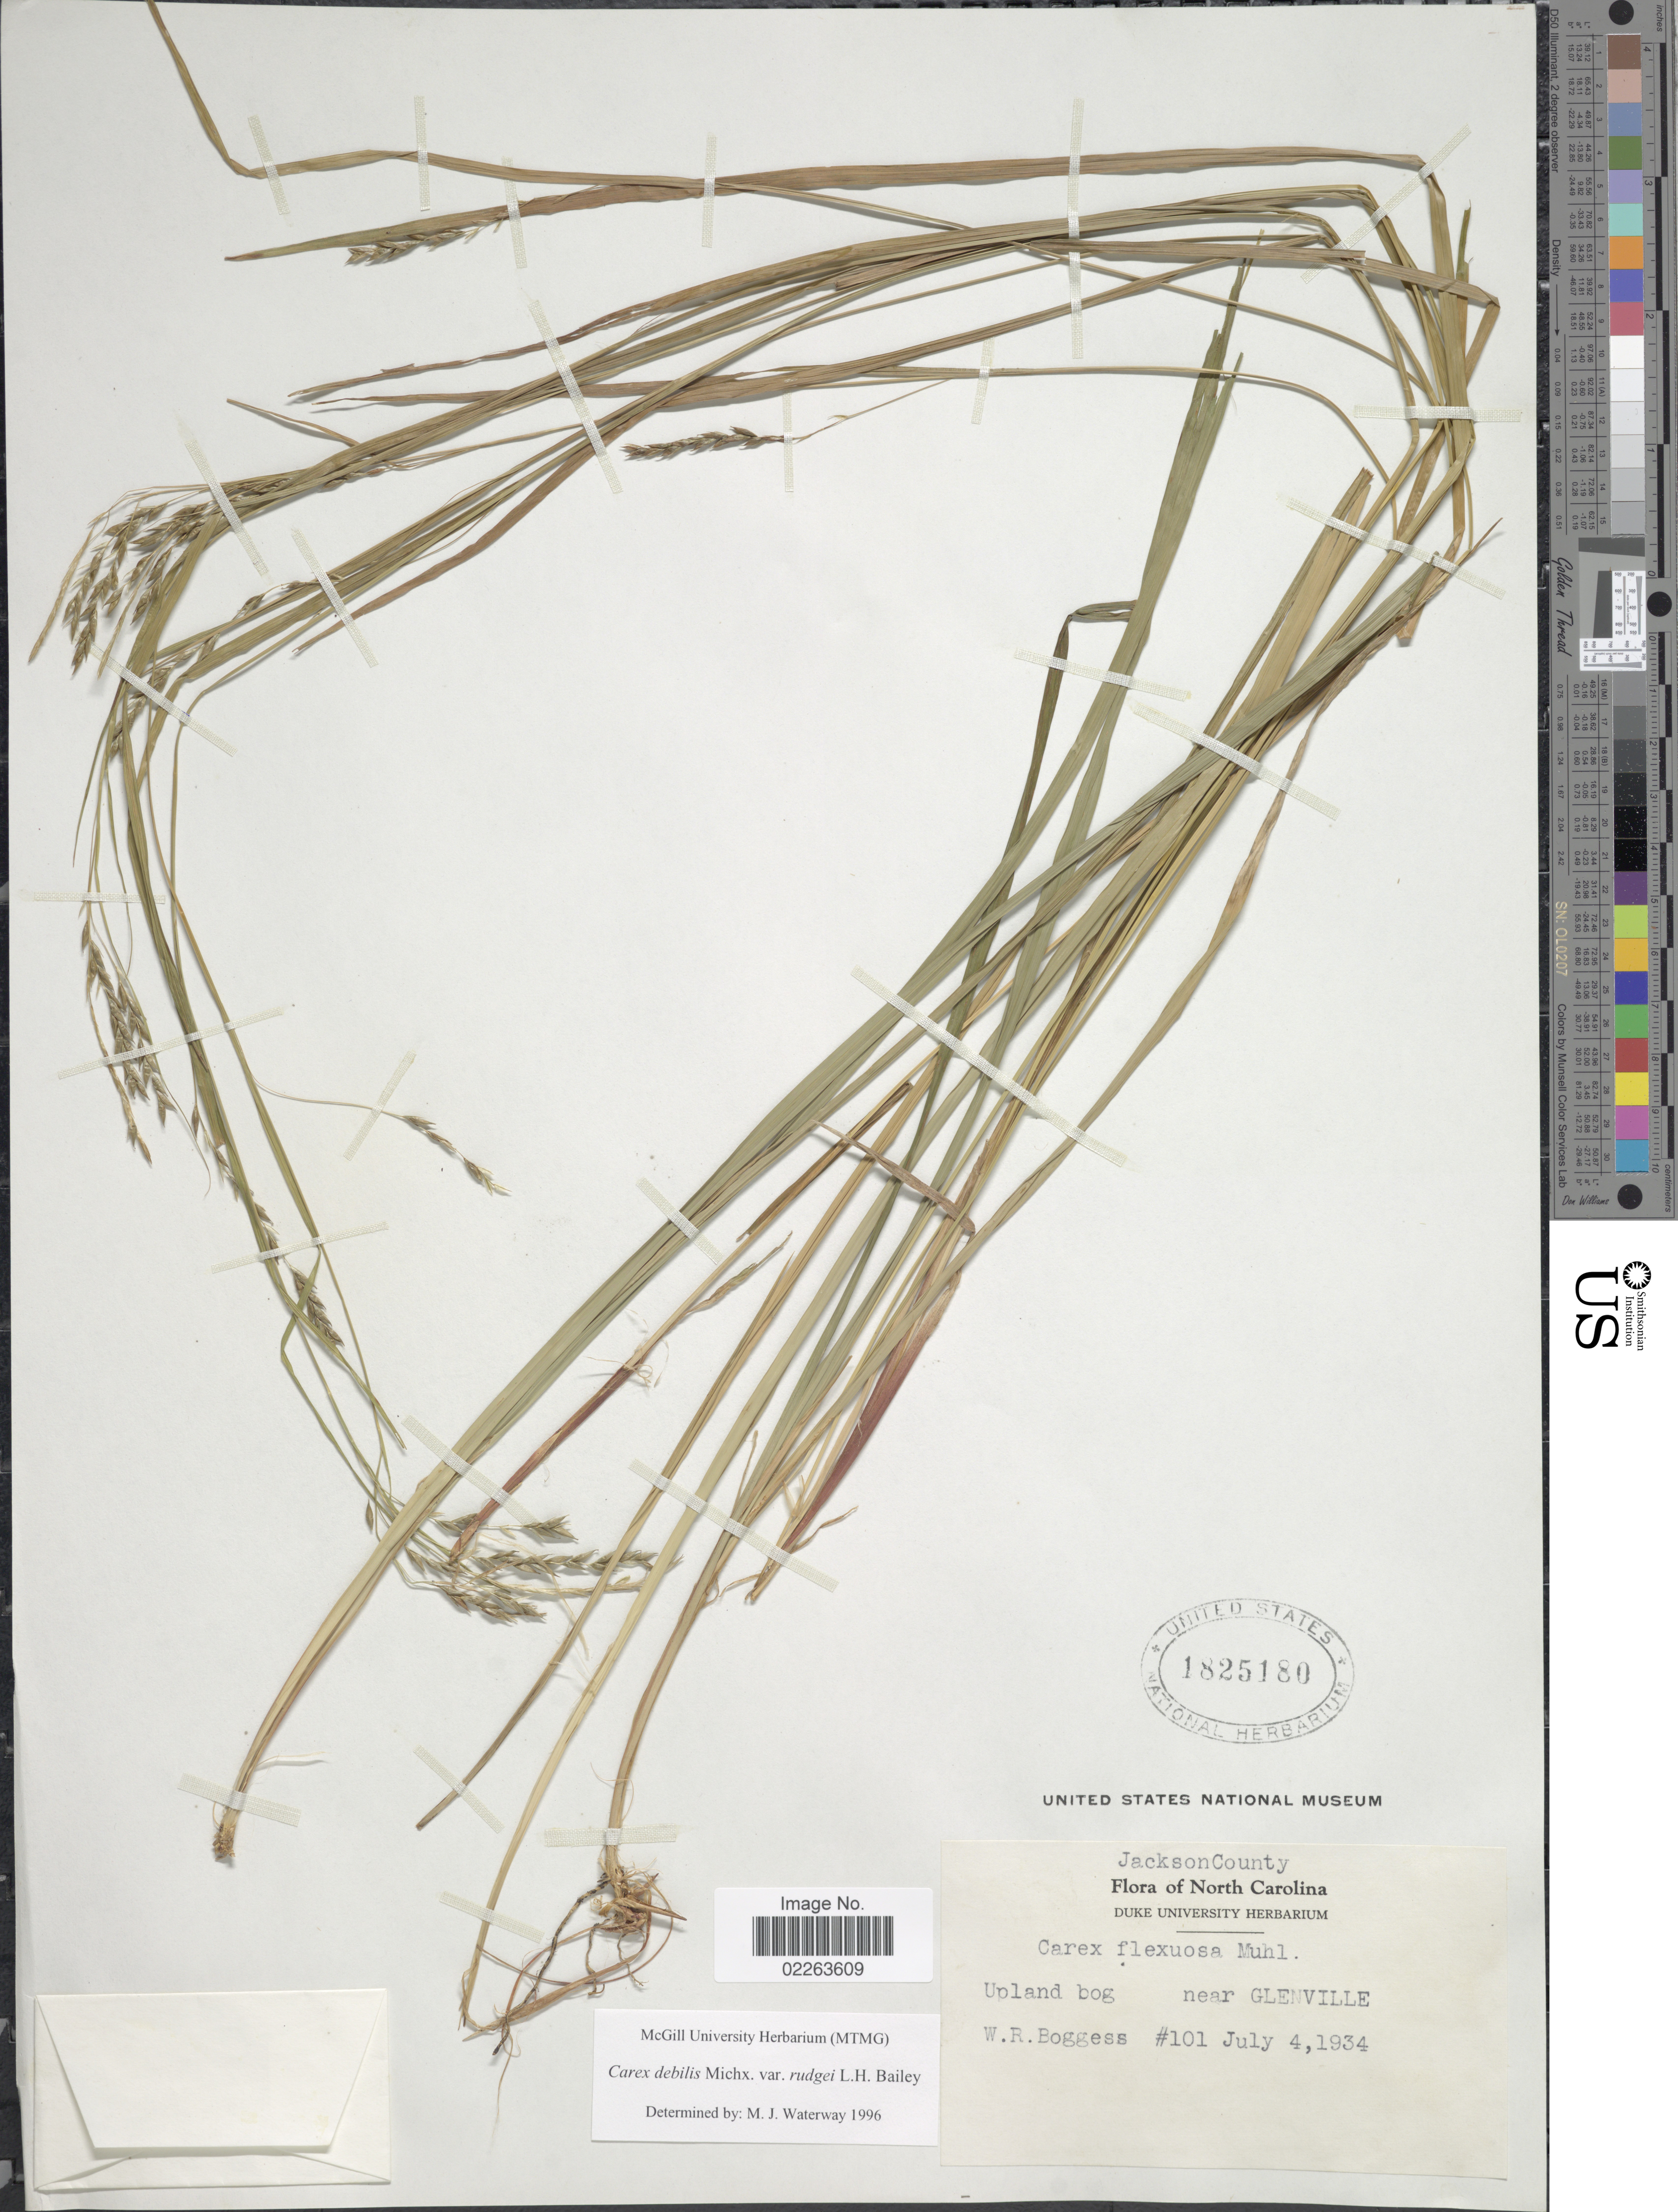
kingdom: Plantae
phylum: Tracheophyta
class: Liliopsida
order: Poales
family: Cyperaceae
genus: Carex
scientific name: Carex flexuosa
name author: Muhl. ex Willd.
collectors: W. Boggess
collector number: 101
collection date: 1934-07-04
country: United States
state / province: North Carolina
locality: Jackson County. Upland bog near Glenville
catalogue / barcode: US 1825180